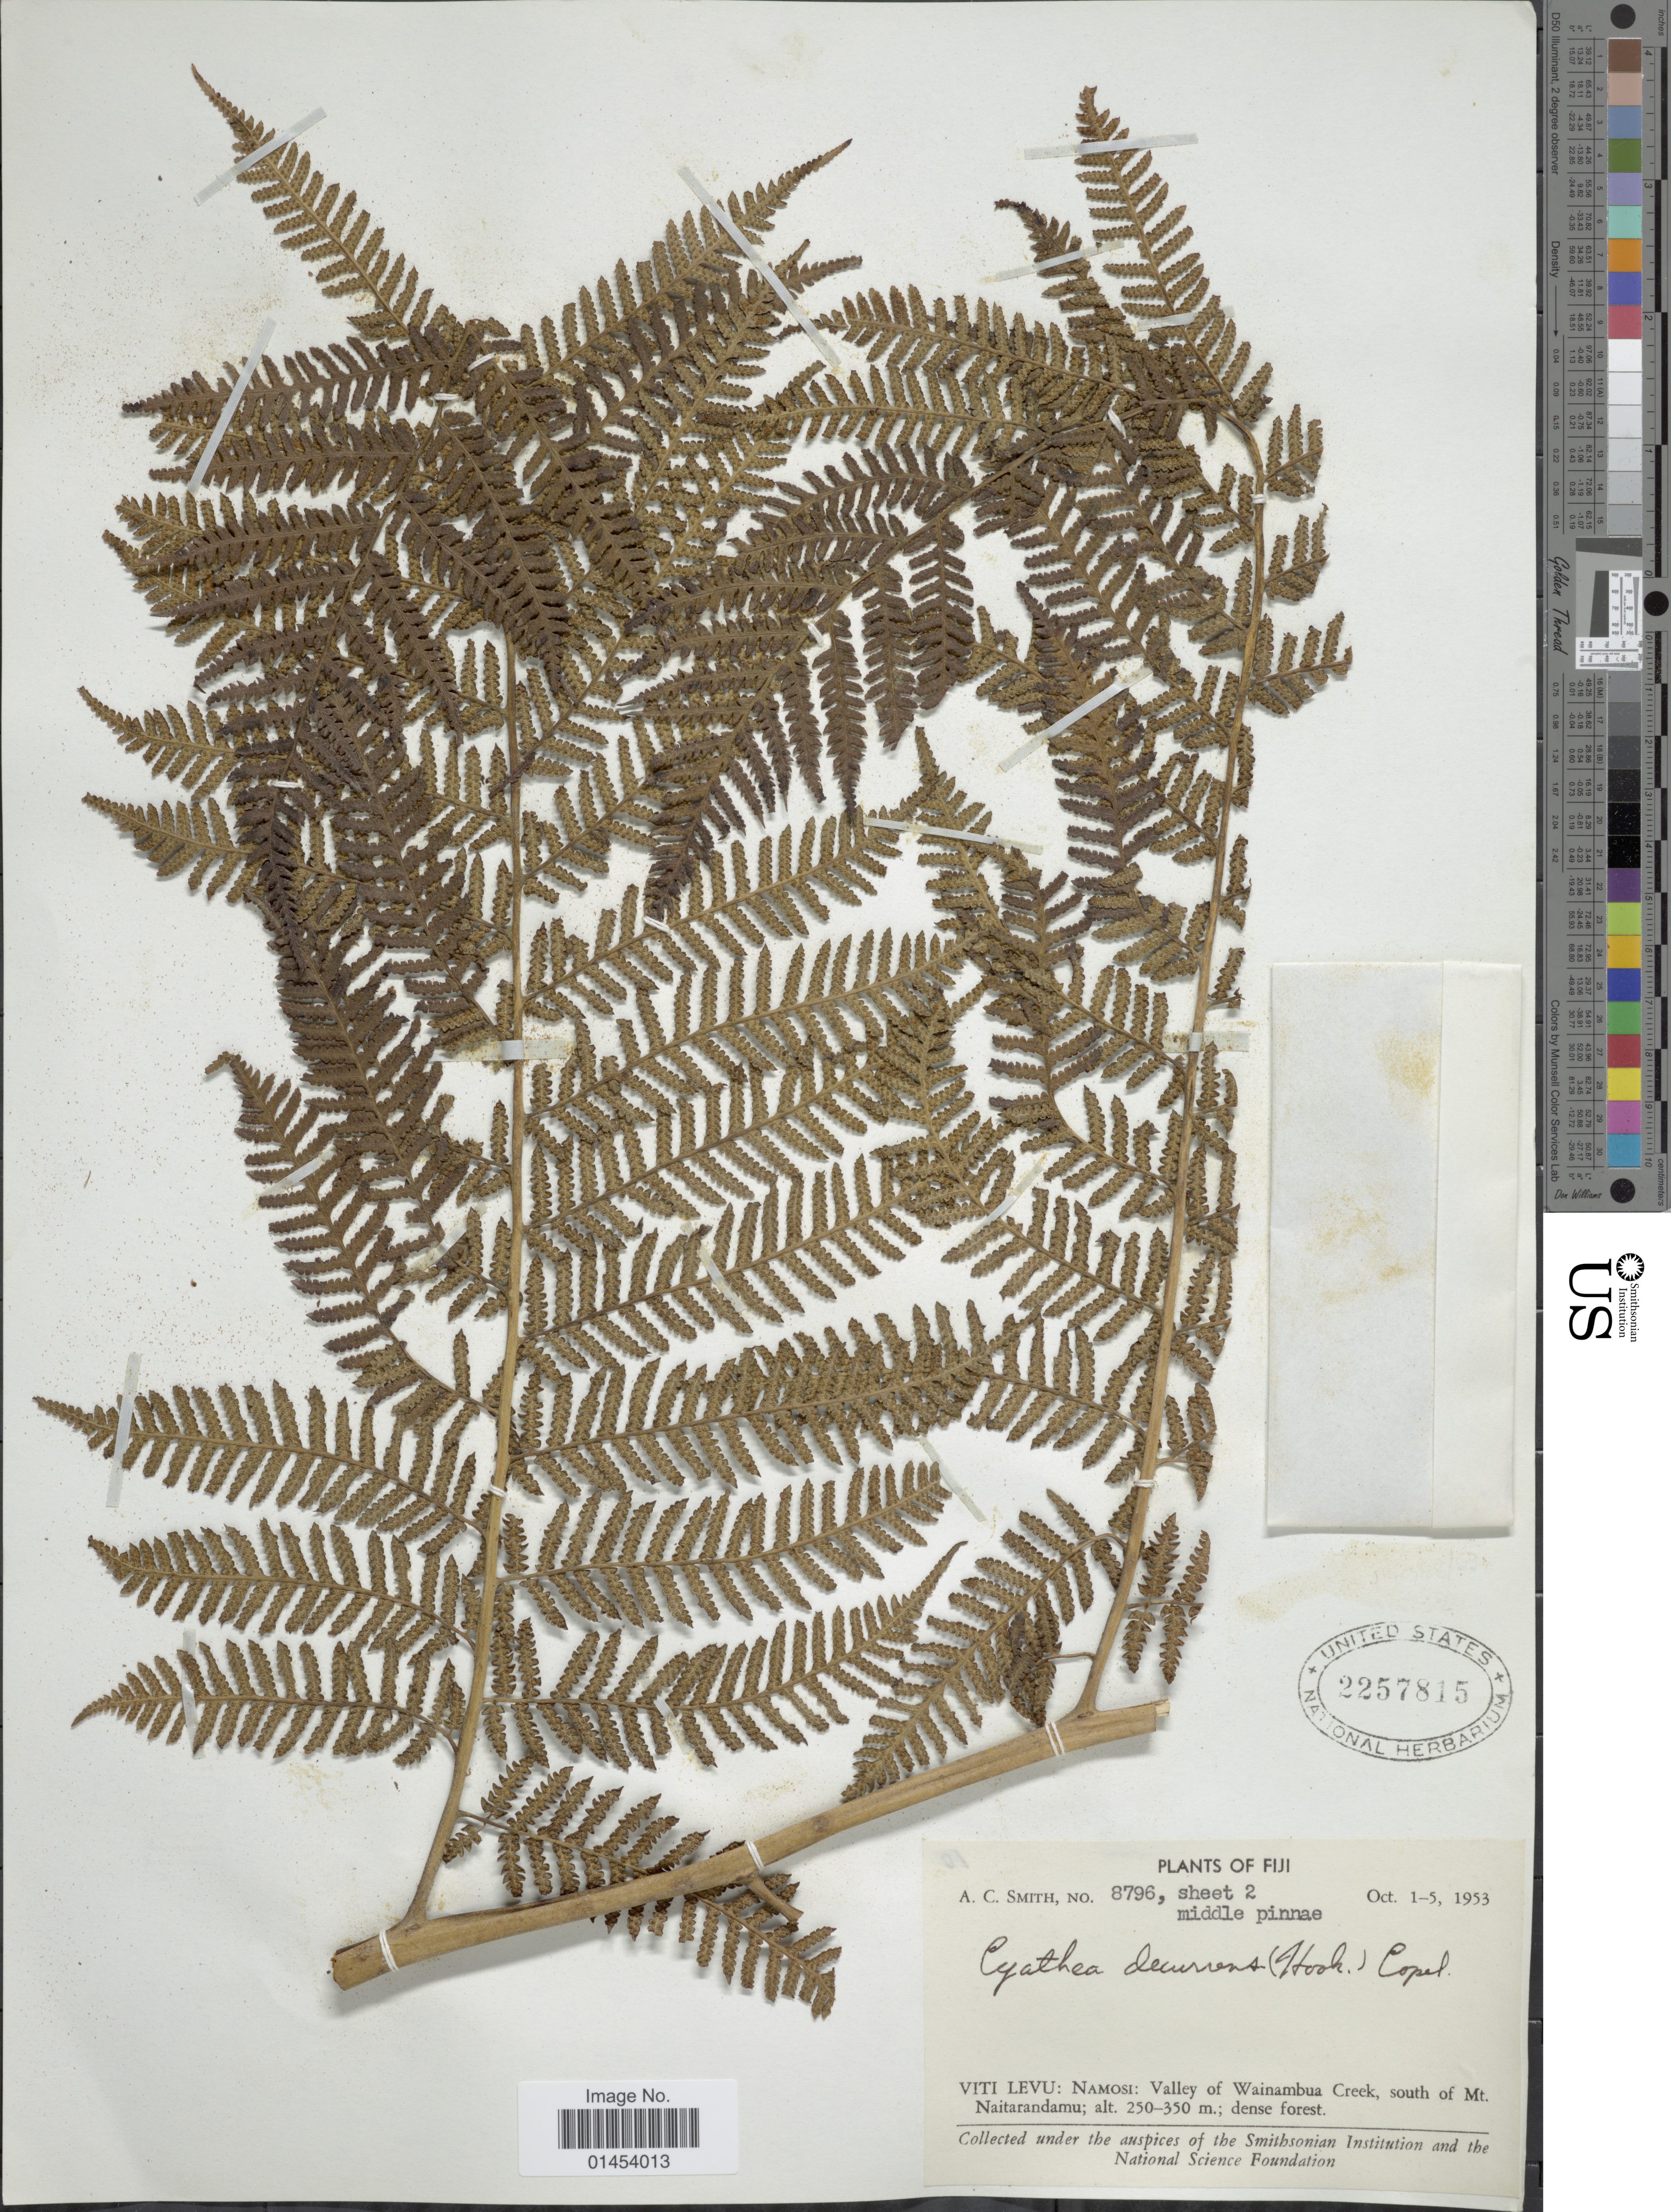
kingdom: Plantae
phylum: Tracheophyta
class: Polypodiopsida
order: Cyatheales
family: Cyatheaceae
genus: Cyathea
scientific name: Cyathea decurrens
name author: (Hook.) Copel.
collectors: A. C. Smith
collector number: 8796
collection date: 1953-10-01/1953-10-05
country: Fiji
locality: Viti Levu: Namosi: Valley of Wainambua Creek, south of Mt. Naitarandamu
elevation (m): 250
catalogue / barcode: US 2257815